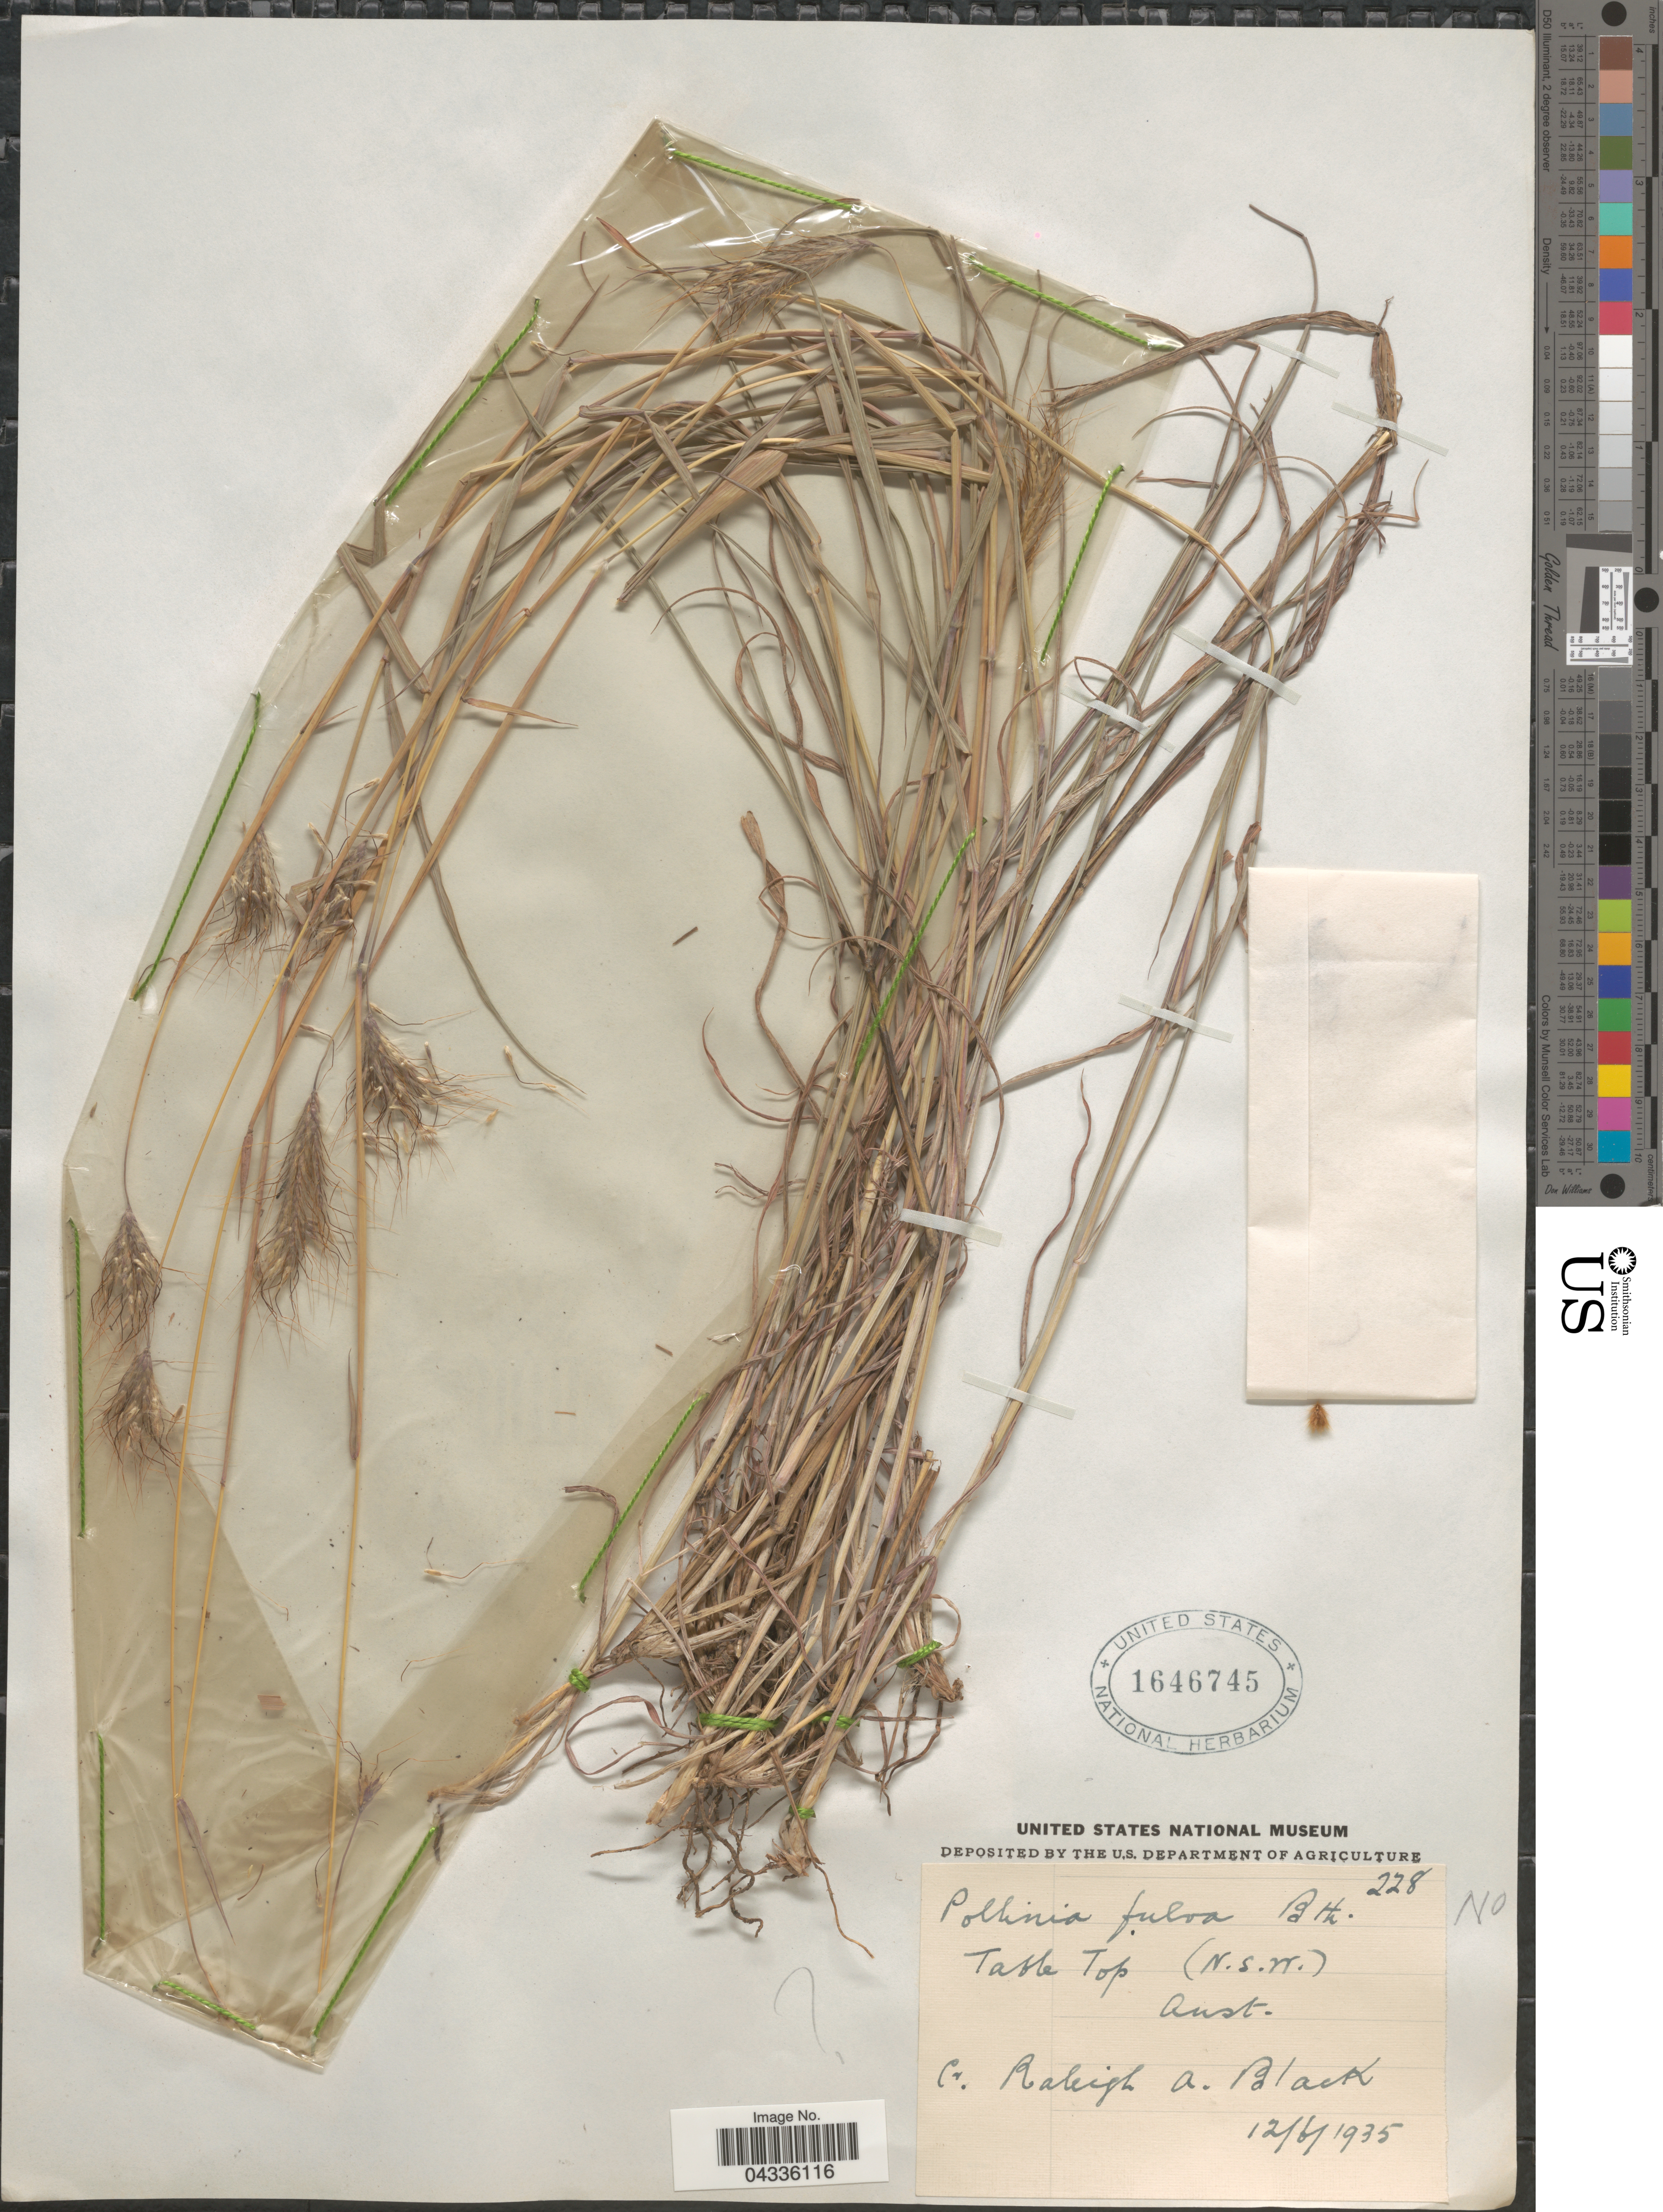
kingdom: Plantae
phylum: Tracheophyta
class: Liliopsida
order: Poales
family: Poaceae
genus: Eulalia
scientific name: Eulalia aurea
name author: (Bory) Kunth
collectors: R. A. Black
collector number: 228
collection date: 1935-06-12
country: Australia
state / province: New South Wales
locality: Tasle Top.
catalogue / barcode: US 1646745